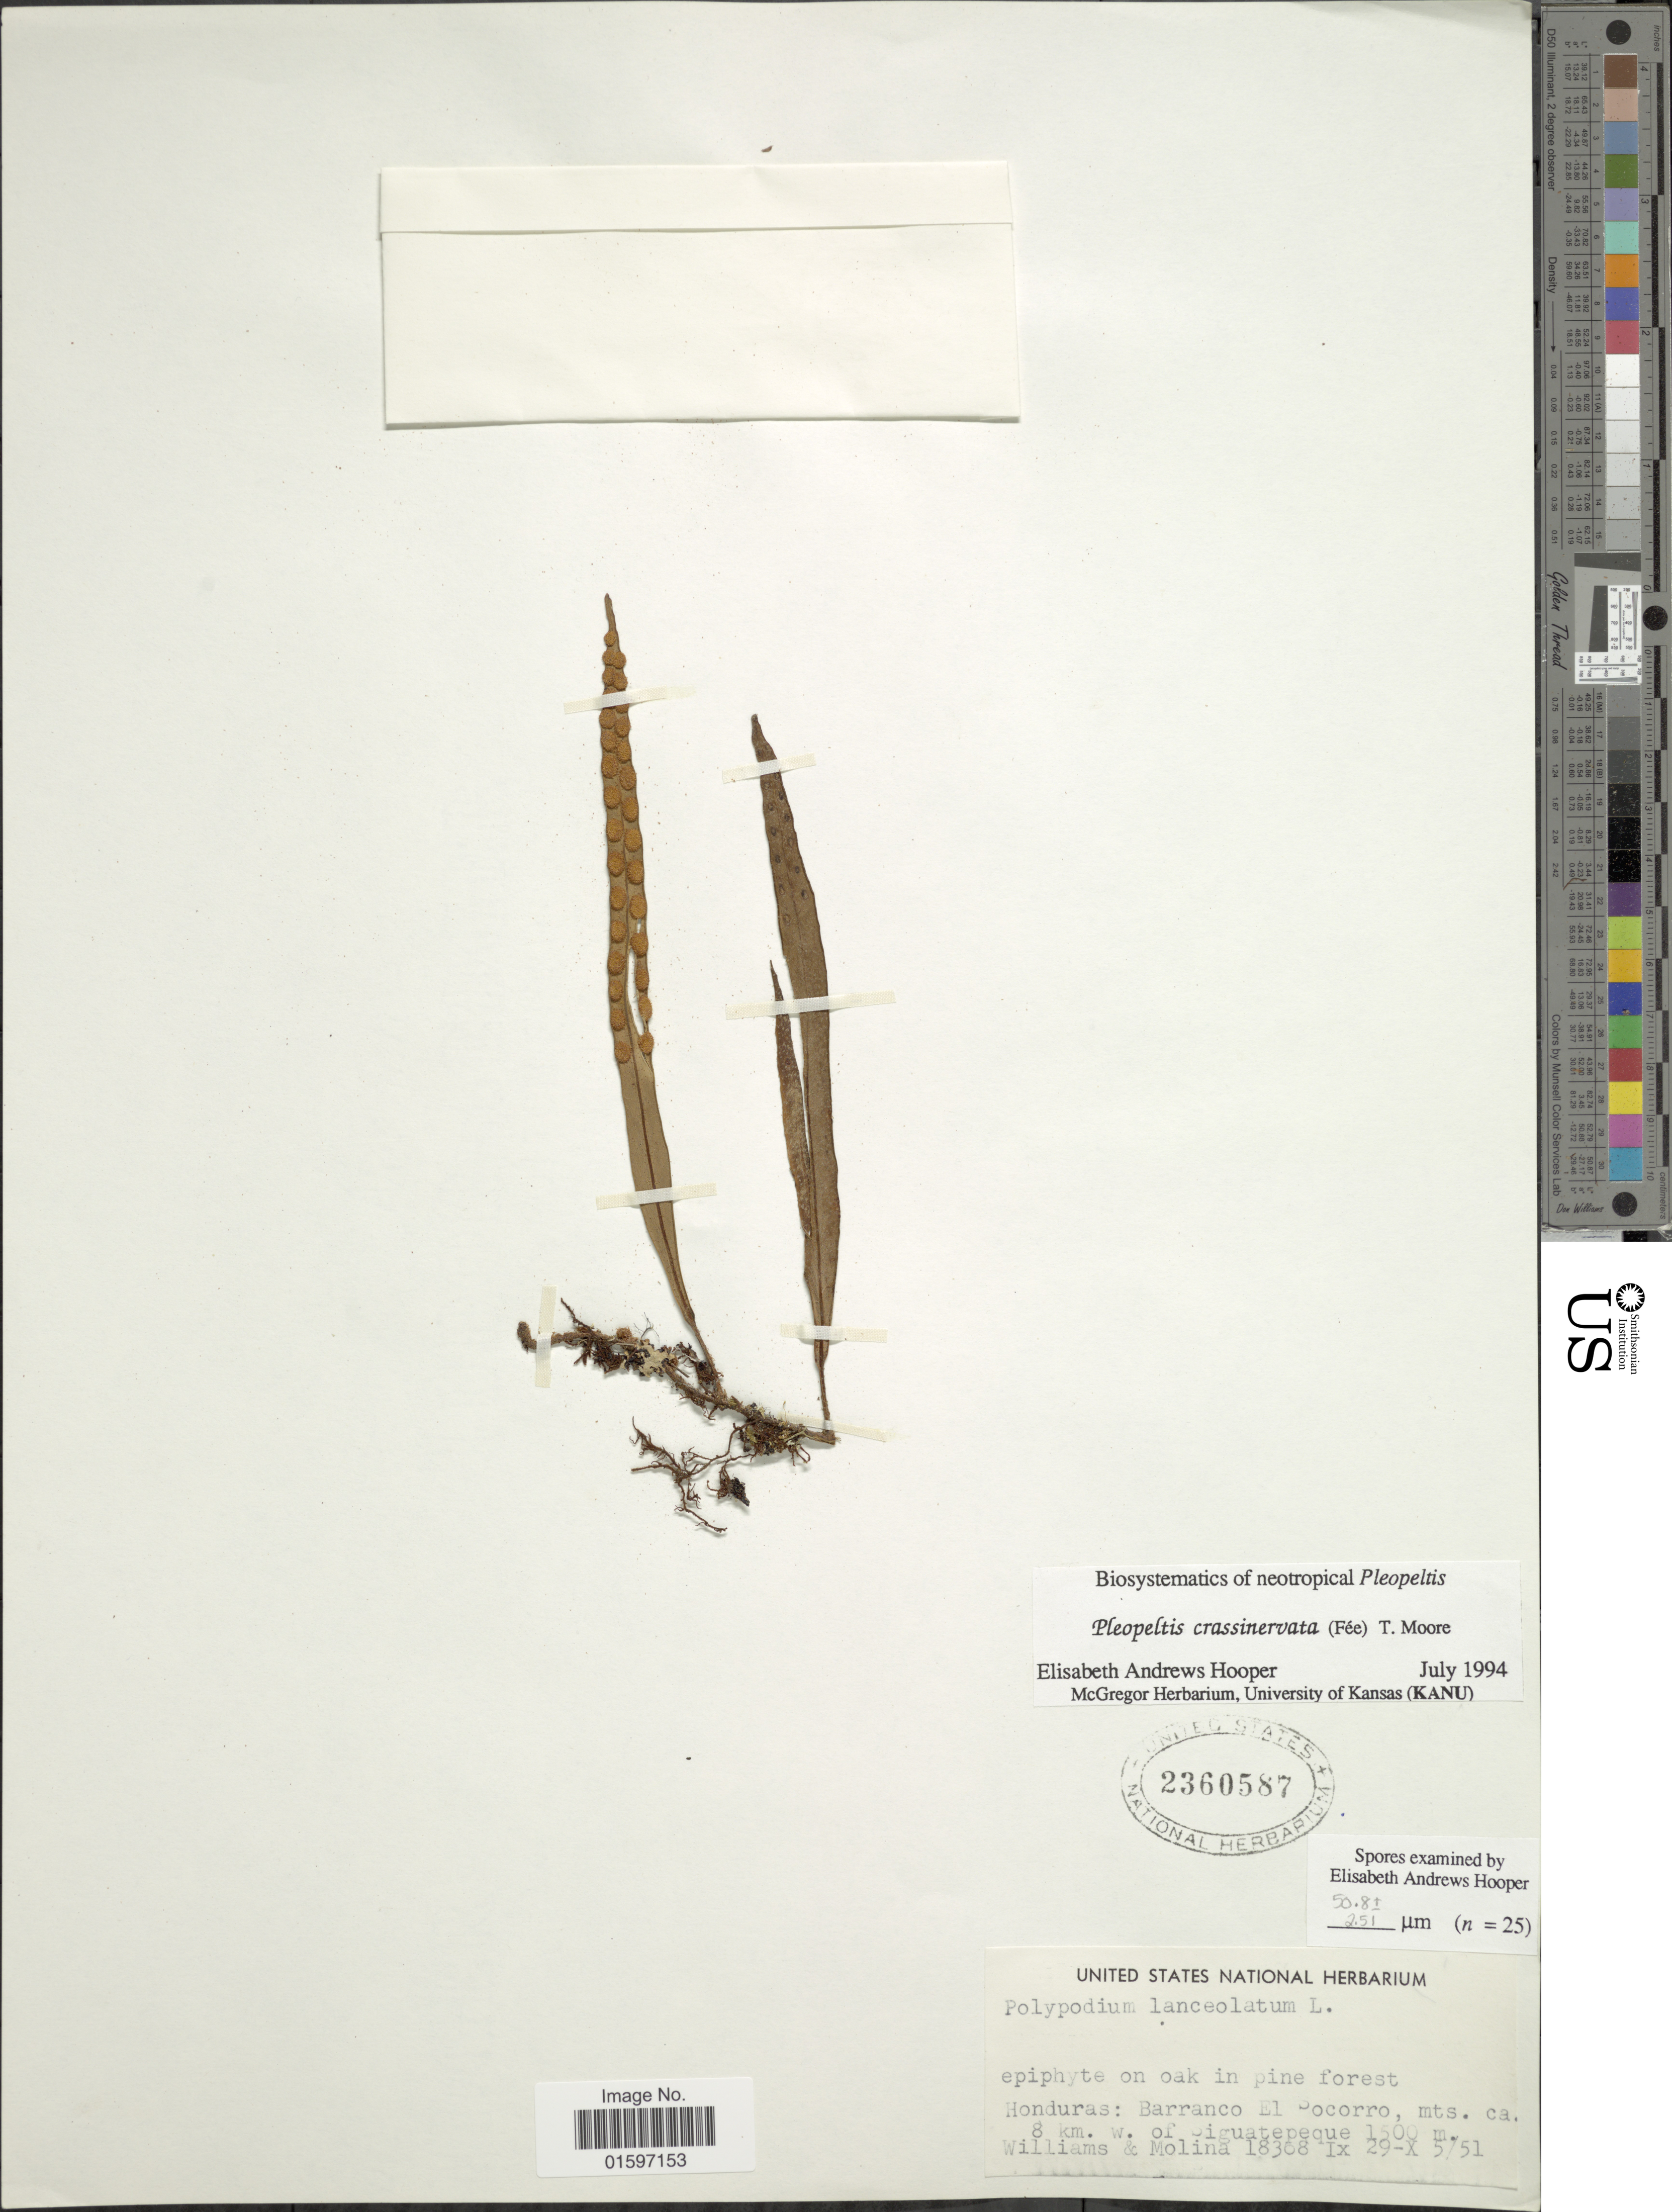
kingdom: Plantae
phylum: Tracheophyta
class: Polypodiopsida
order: Polypodiales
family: Polypodiaceae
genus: Pleopeltis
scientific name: Pleopeltis crassinervata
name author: (Fée) T. Moore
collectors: -- Williams & -- Molina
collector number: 18368*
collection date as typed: Transcribed d/m/y: 29/9/51 to 5/10/51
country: Honduras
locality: Barranco El Socorro, mts. ca. 8 km. w. of Siguatepeque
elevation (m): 1500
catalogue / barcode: US 2360587